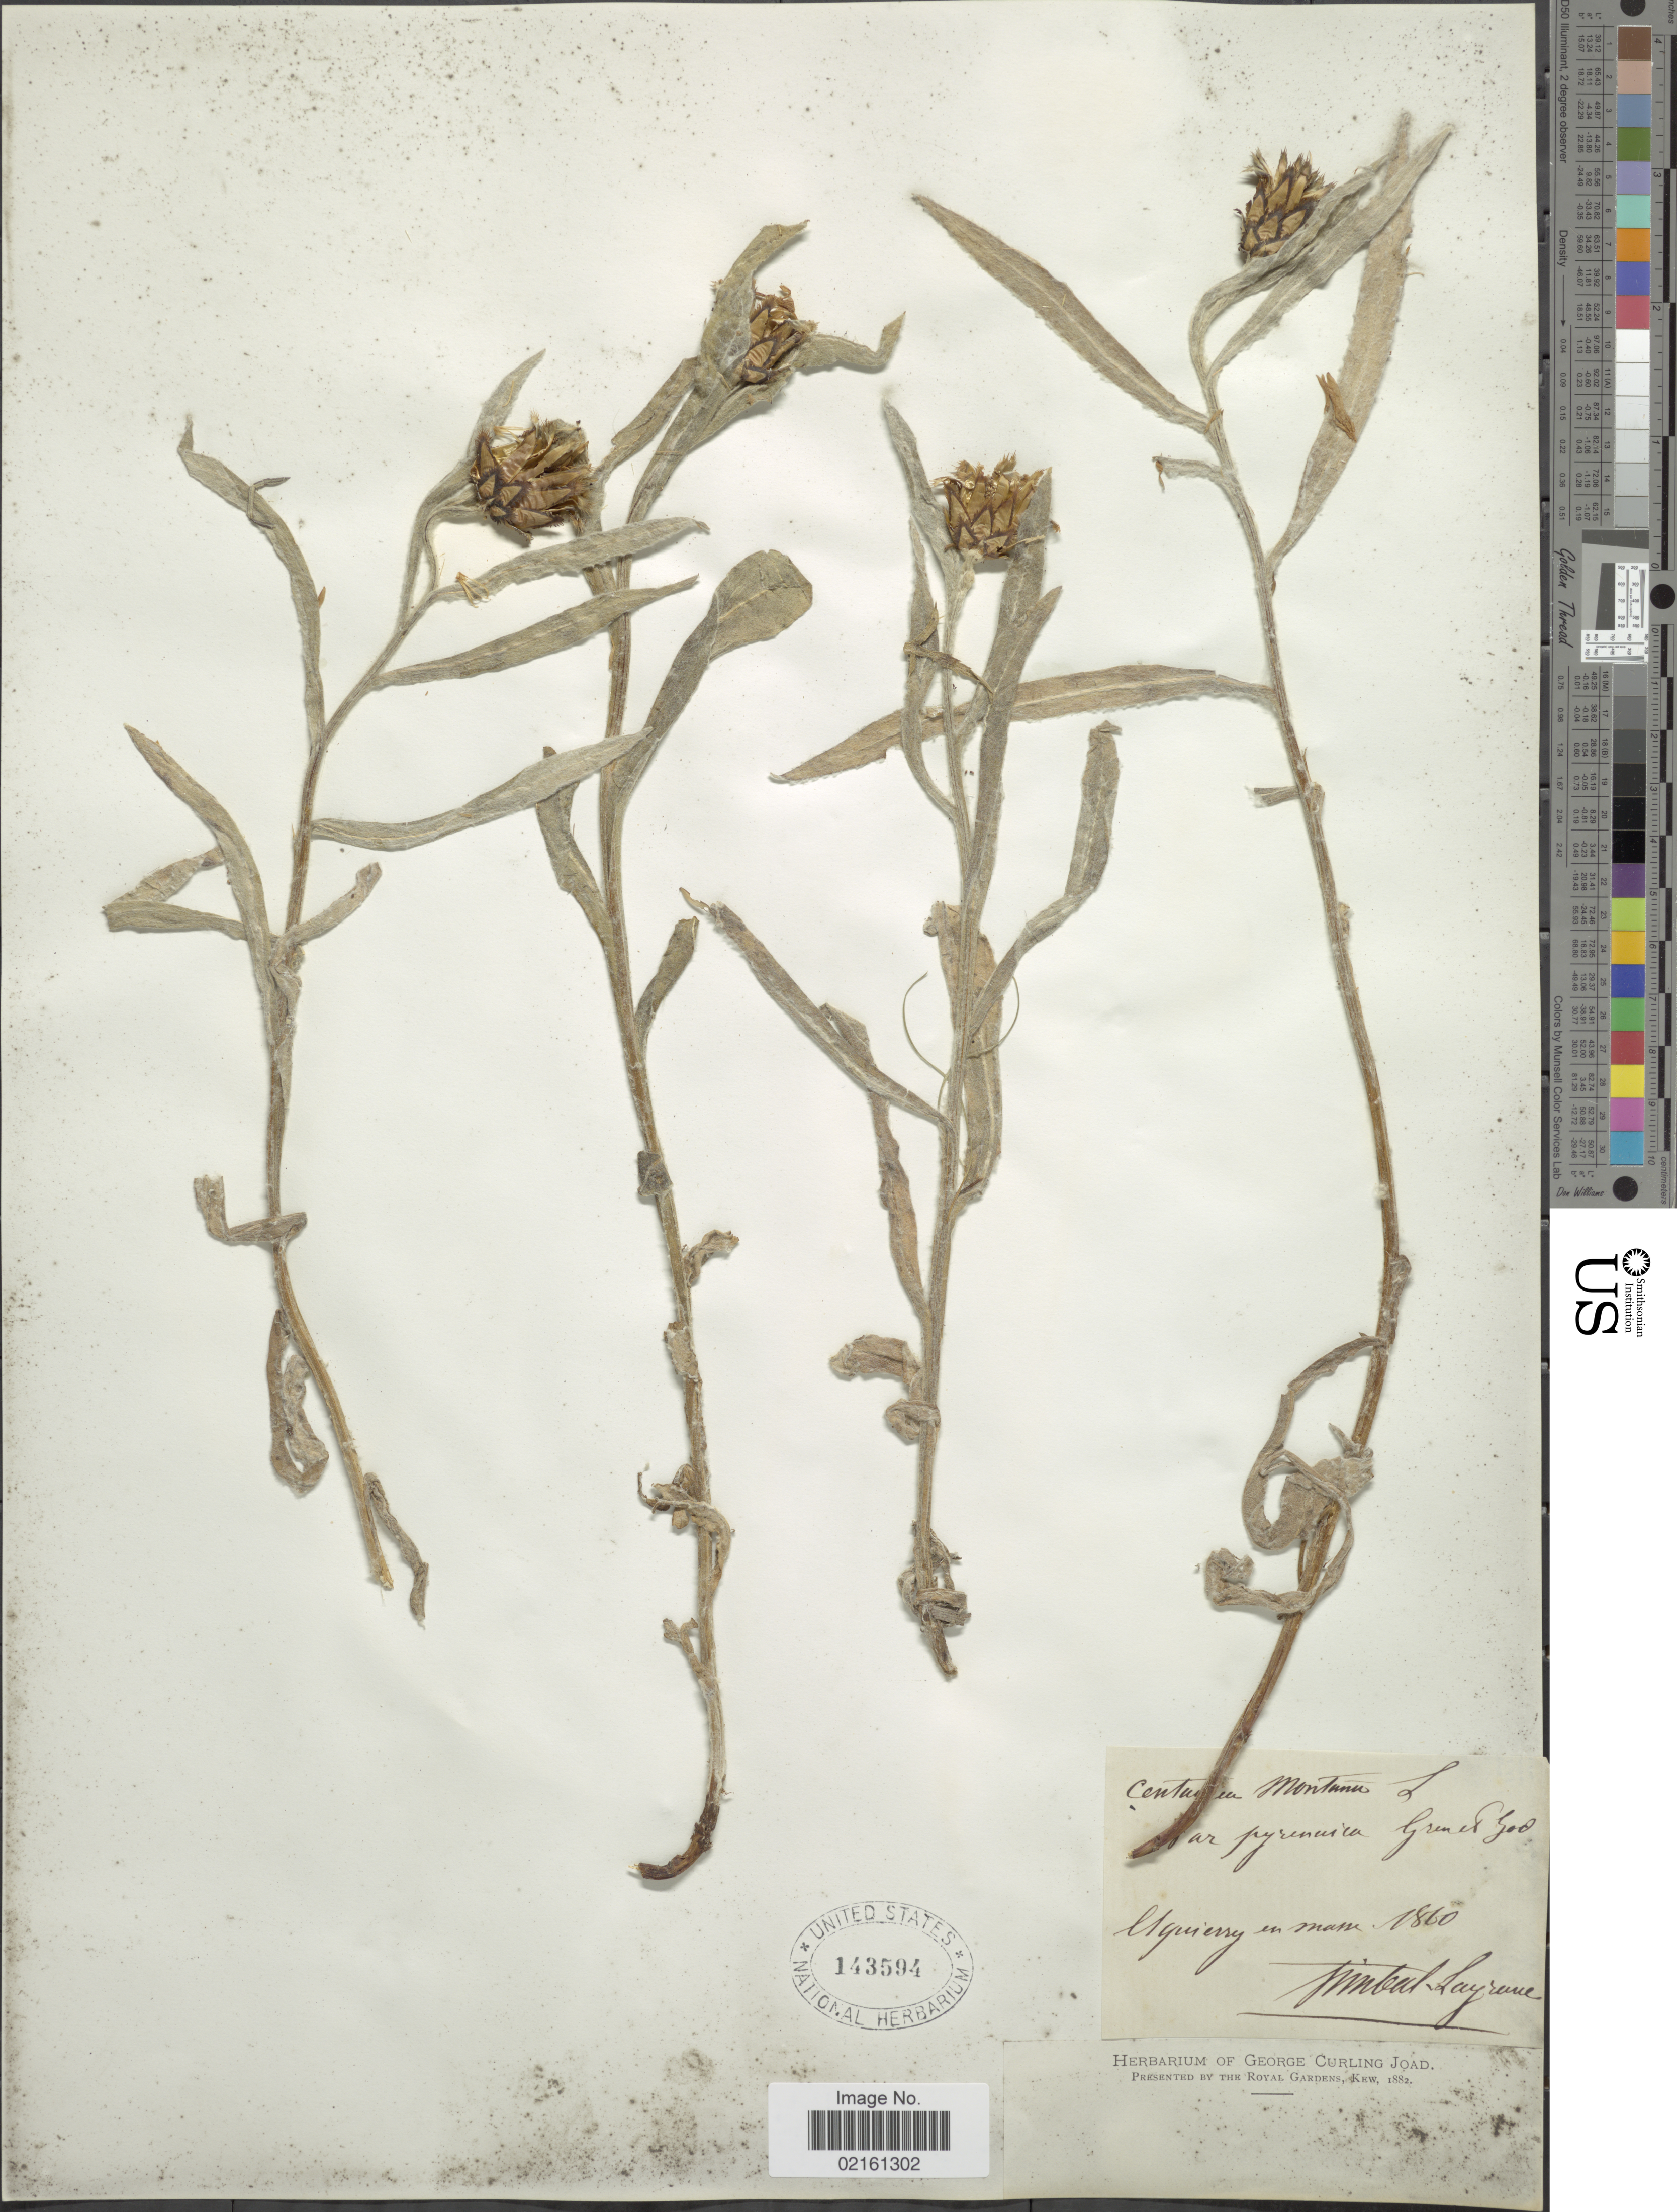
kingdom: Plantae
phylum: Tracheophyta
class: Magnoliopsida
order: Asterales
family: Asteraceae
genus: Centaurea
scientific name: Centaurea montana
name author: L.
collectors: Collector illegible & Layrane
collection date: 1860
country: France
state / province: Occitanie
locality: Elguierry en masse [interpreted]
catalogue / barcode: US 143594